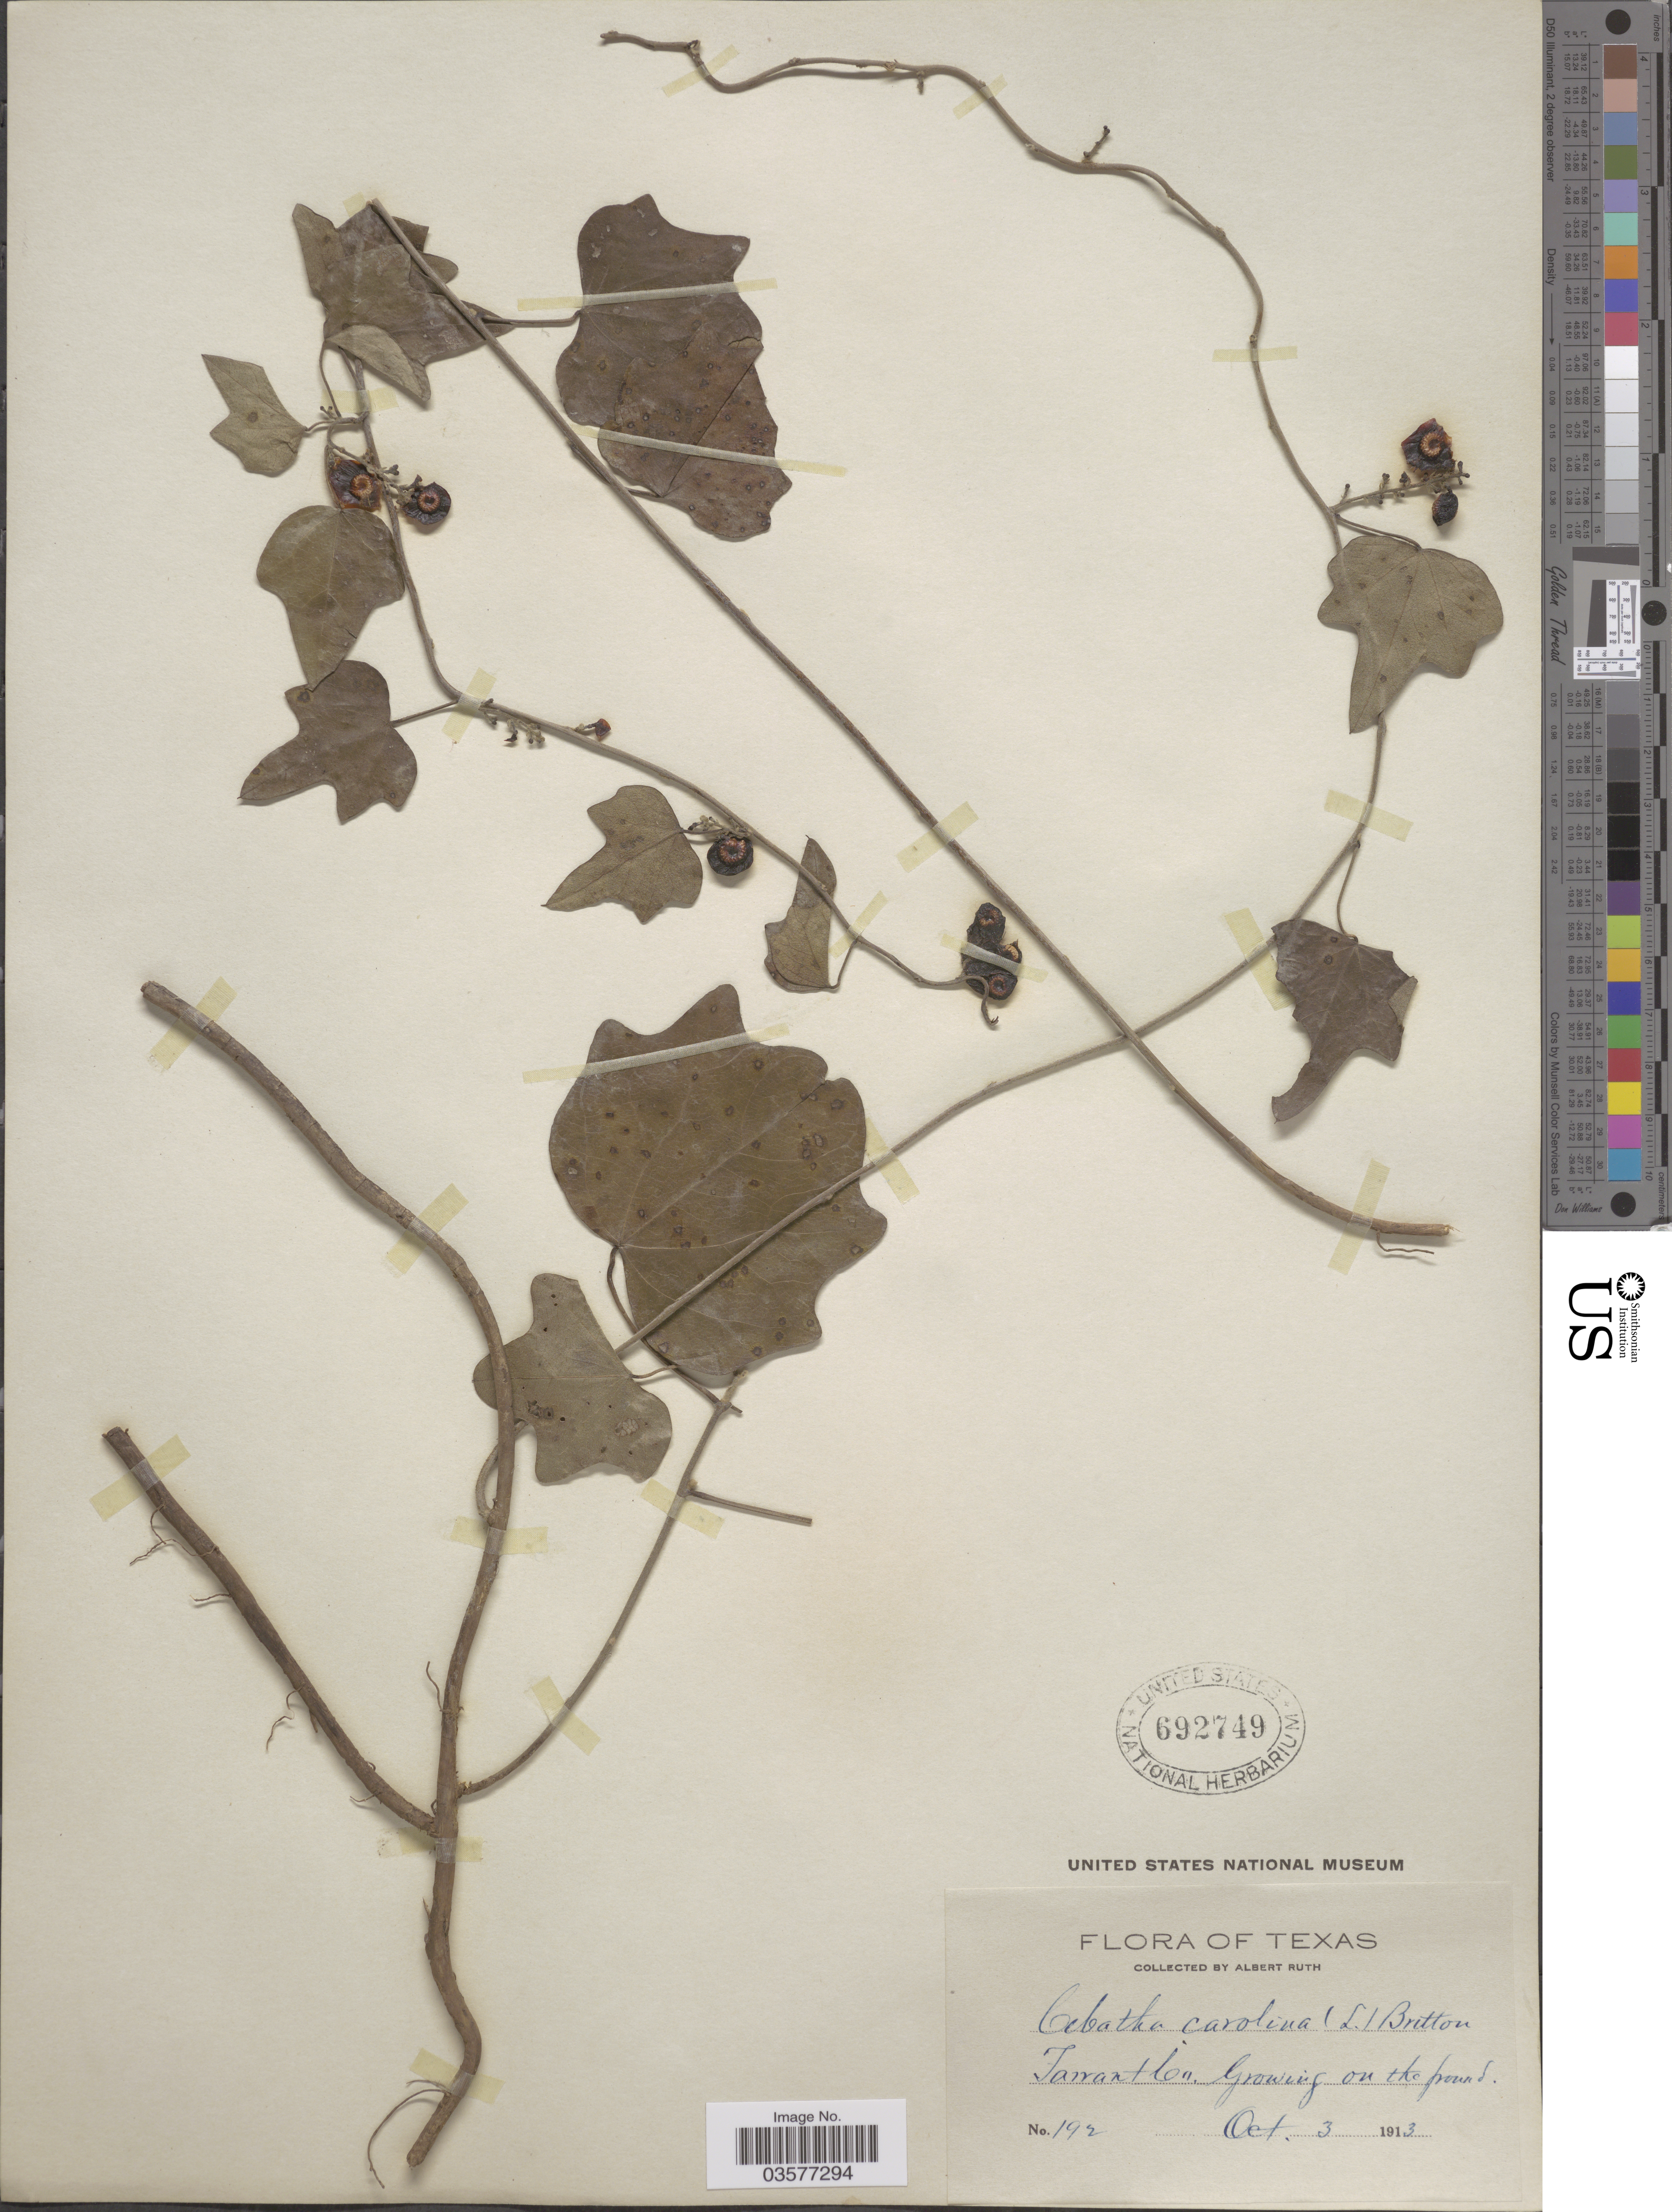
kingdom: Plantae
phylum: Tracheophyta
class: Magnoliopsida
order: Ranunculales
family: Menispermaceae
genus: Cocculus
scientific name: Cocculus carolinus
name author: (L.) DC.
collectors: A. Ruth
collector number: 192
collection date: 1913-10-03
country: United States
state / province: Texas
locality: Tarrant Co.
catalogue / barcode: US 692749